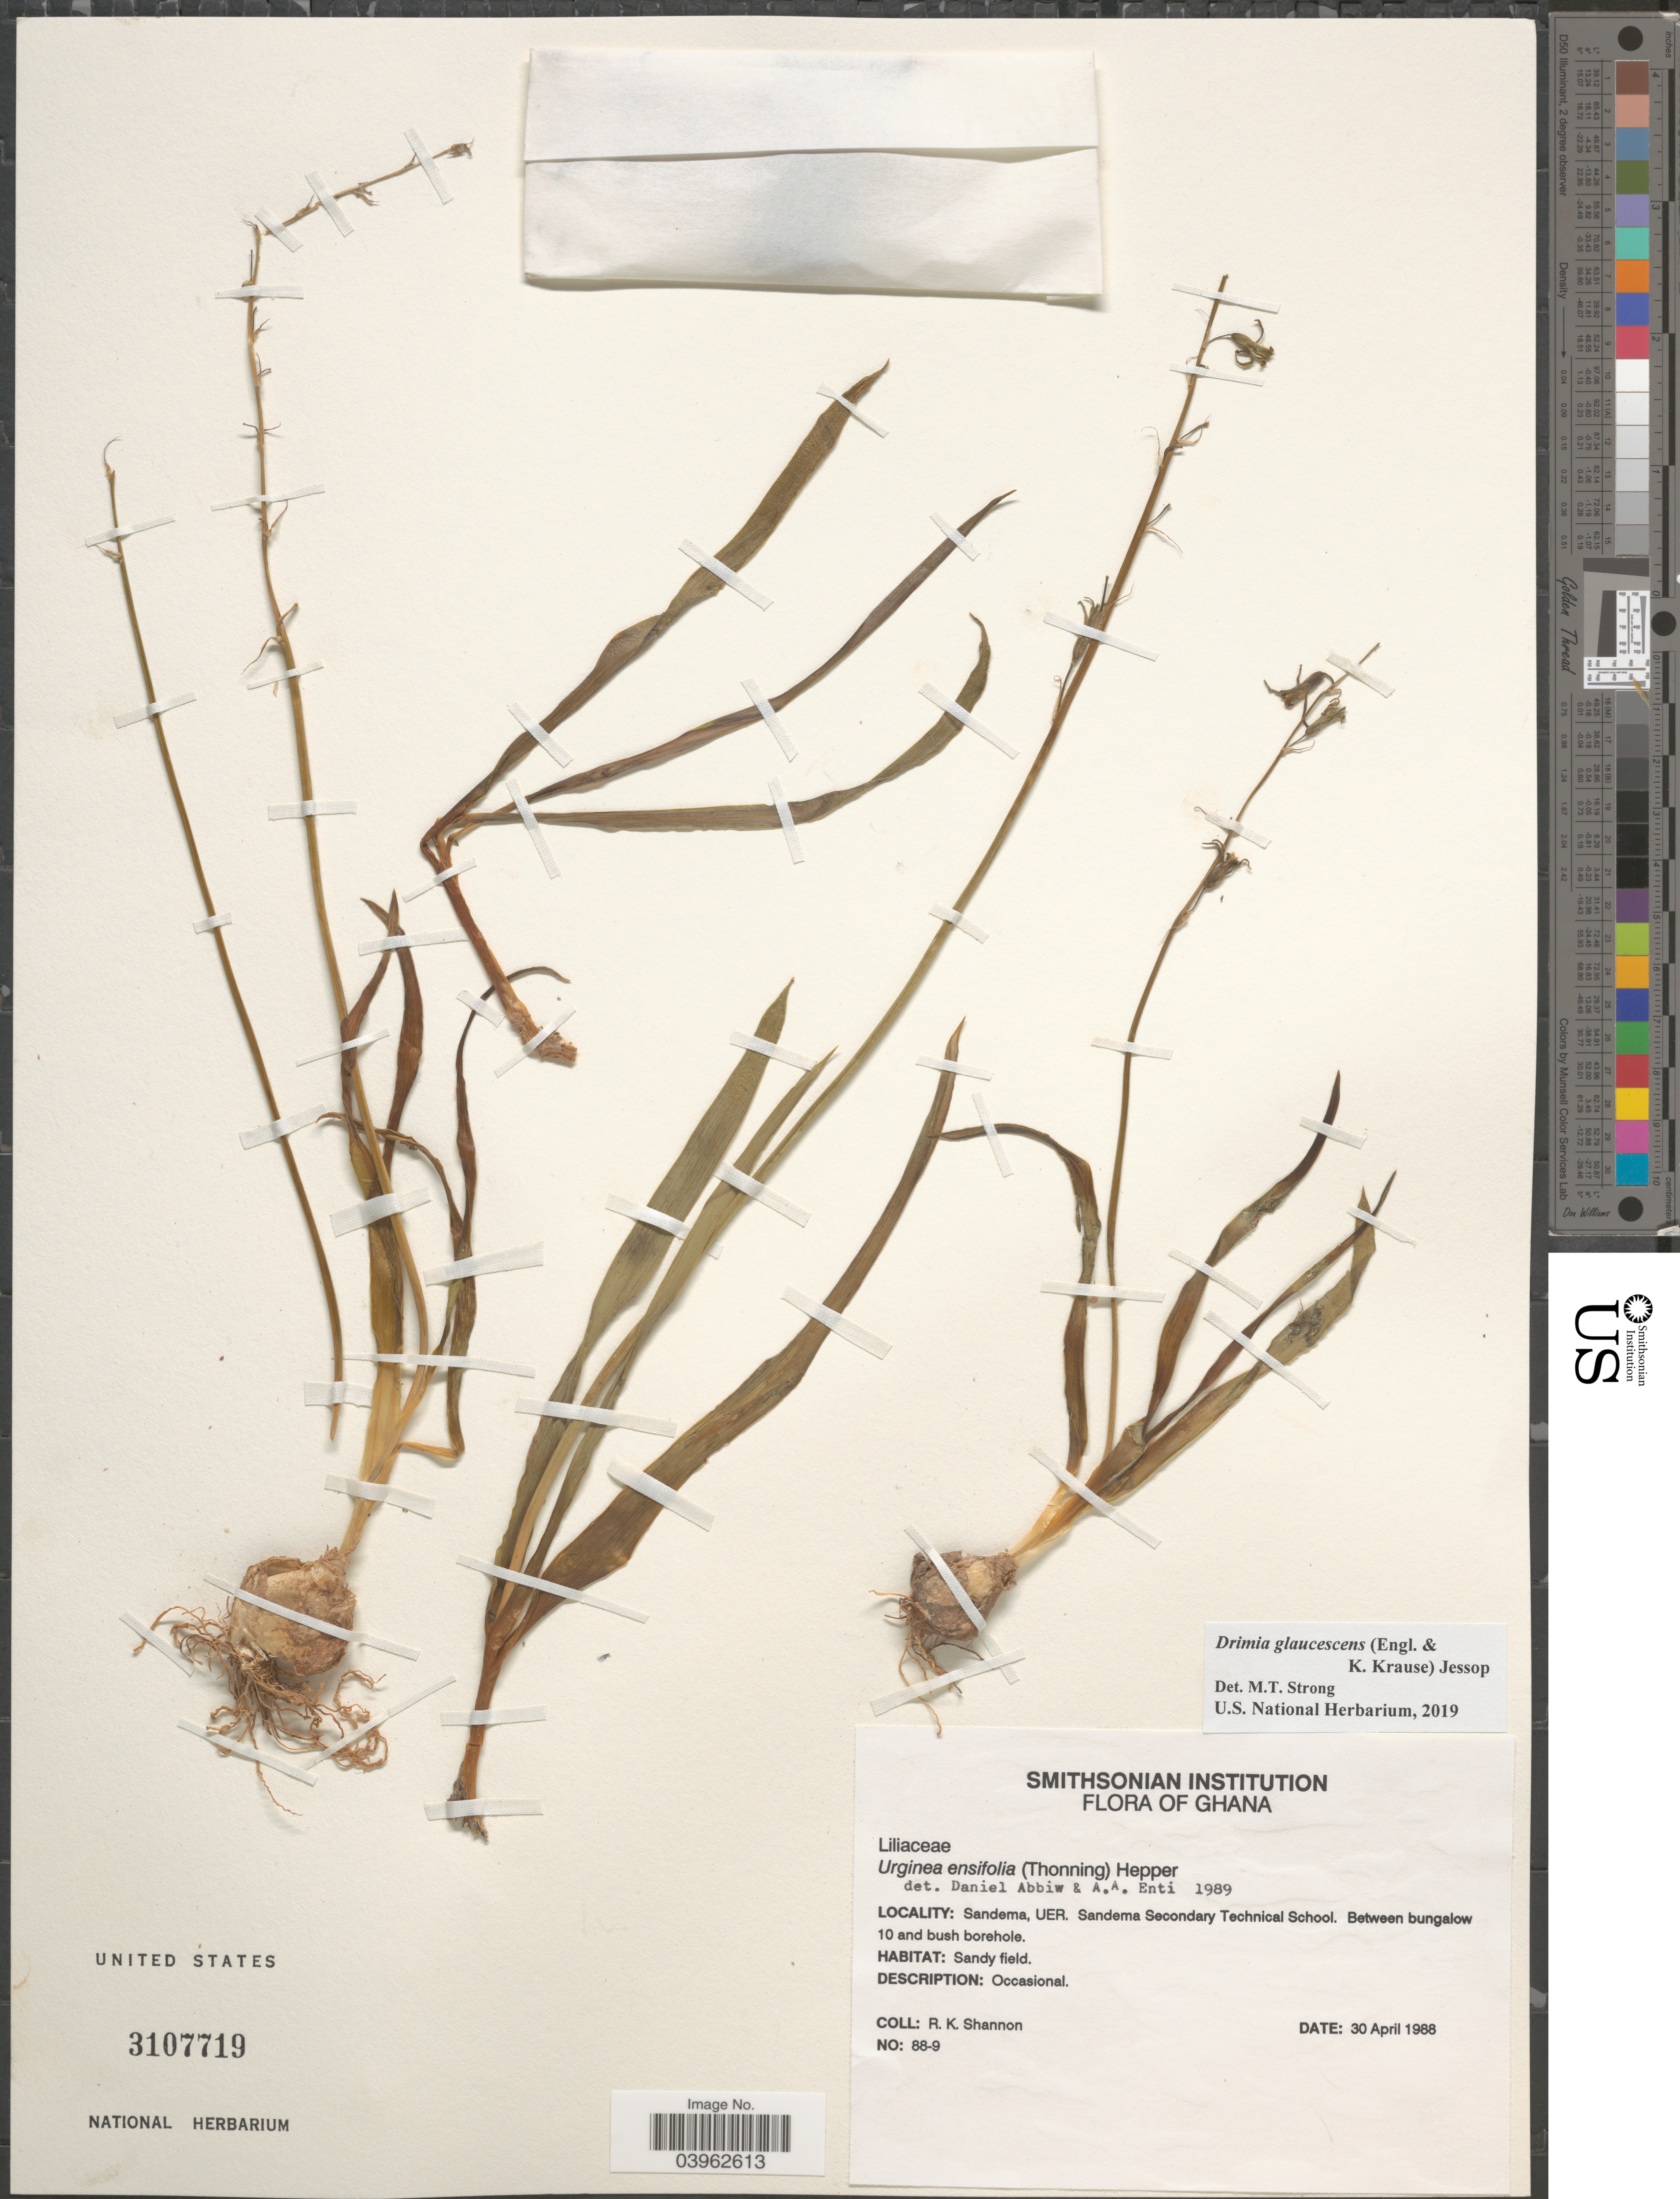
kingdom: Plantae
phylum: Tracheophyta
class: Liliopsida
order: Asparagales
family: Asparagaceae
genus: Drimia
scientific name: Drimia glaucescens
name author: (Engl. & K. Krause) H. Scholz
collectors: R. Shannon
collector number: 88-9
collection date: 1988-04-30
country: Ghana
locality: Sandema, UER. Sandema Secondary Technical School. Between bungalow 10 and bush borehole.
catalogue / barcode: US 3107719